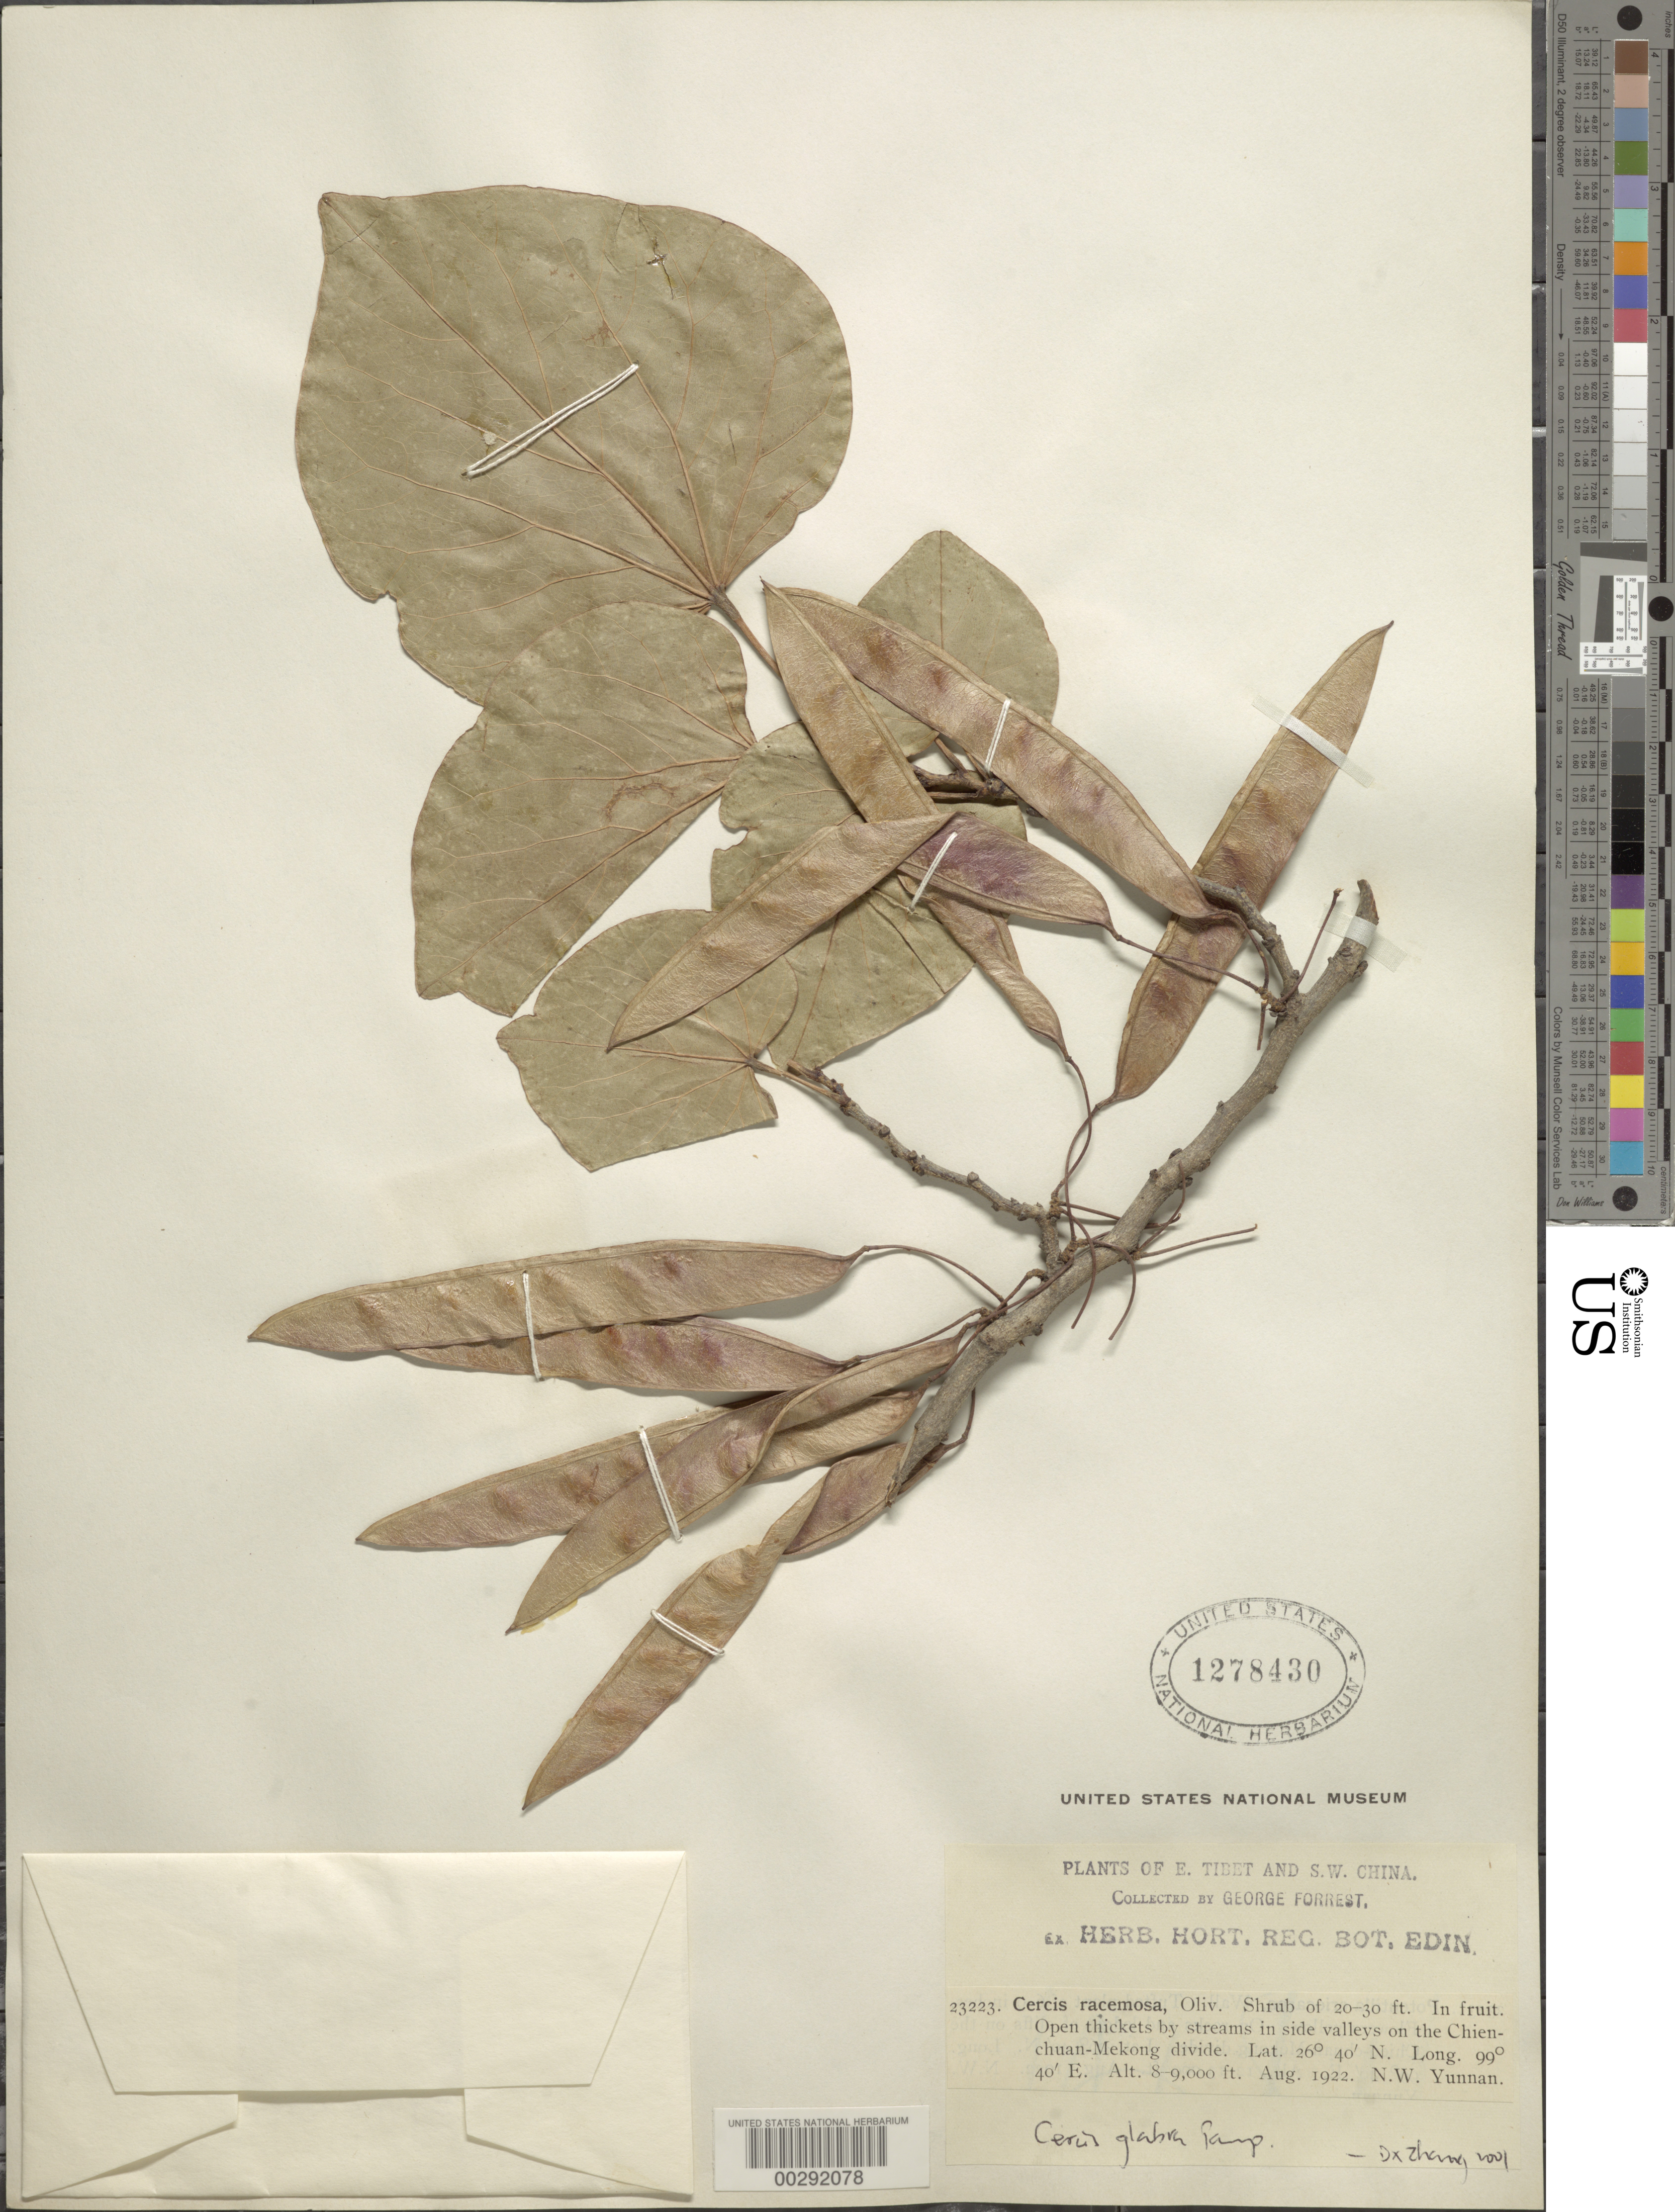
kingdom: Plantae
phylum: Tracheophyta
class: Magnoliopsida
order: Fabales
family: Fabaceae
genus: Cercis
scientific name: Cercis racemosa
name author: Oliv.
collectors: G. Forrest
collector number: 23223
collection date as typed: Aug 1922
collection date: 1922-08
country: China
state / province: Yunnan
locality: On the chienchuan-mekong divide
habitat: Open thickets by streams in side valleys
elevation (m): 2438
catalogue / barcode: US 1278430